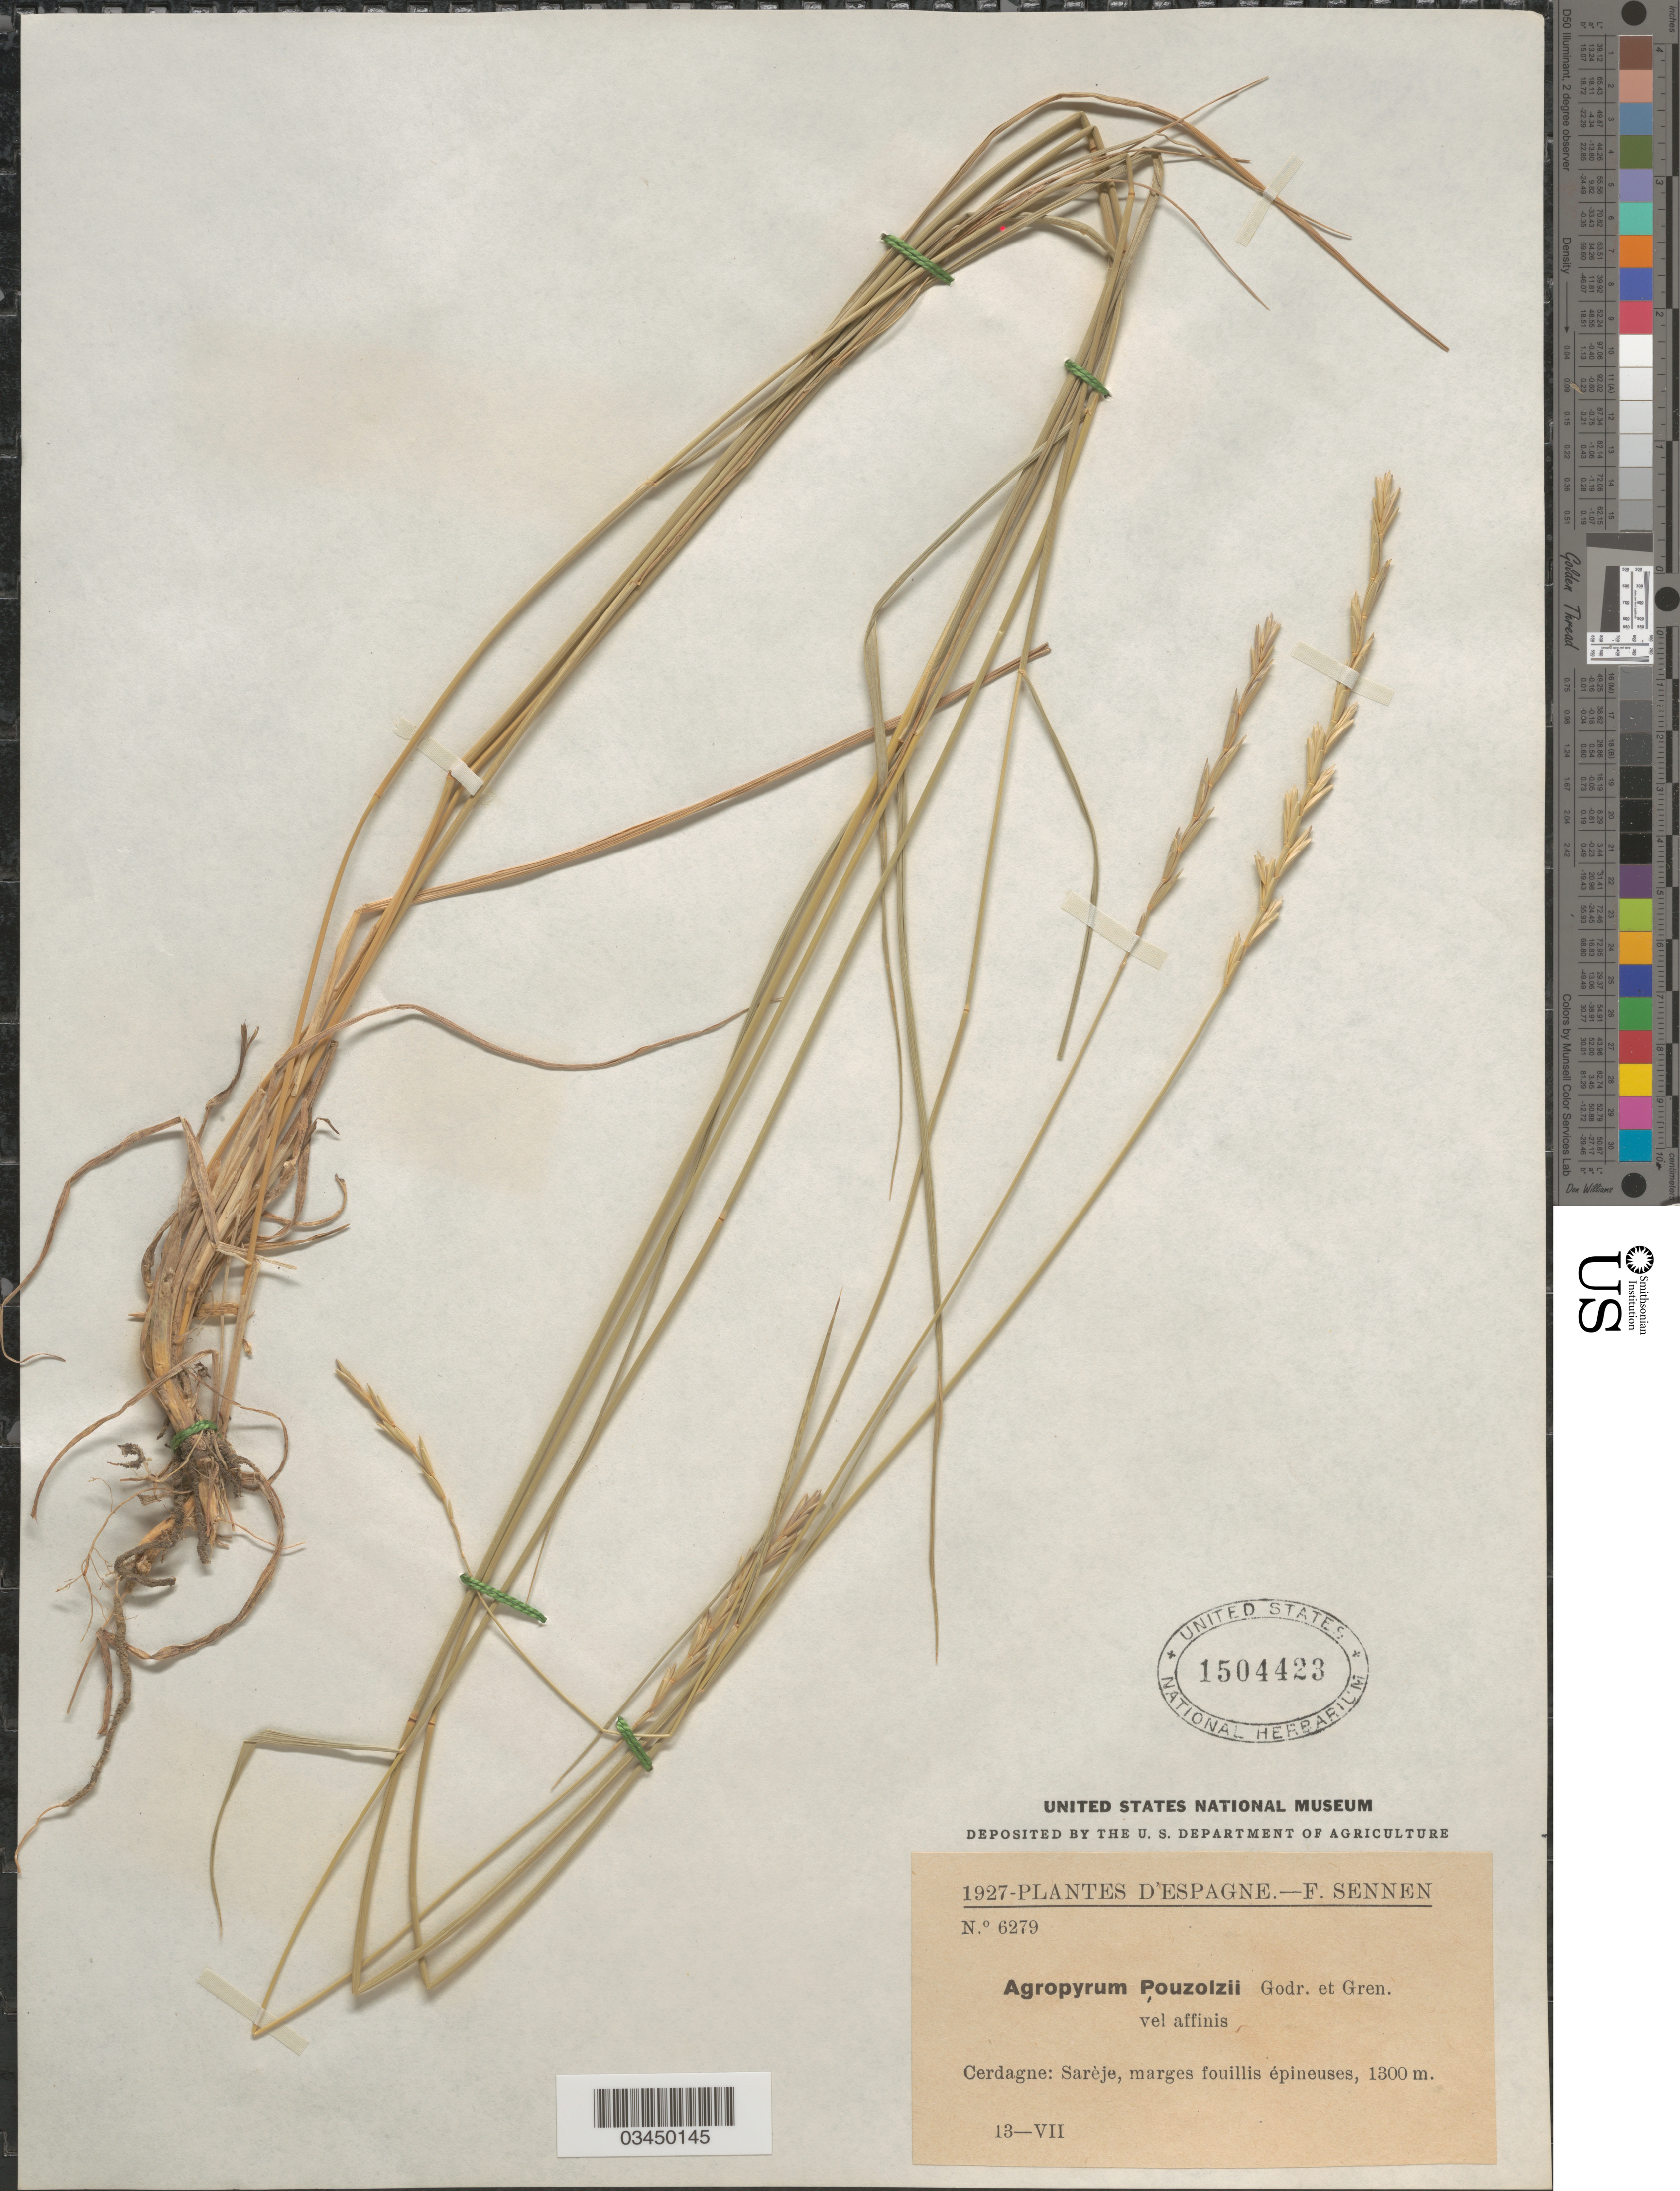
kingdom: Plantae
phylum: Tracheophyta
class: Liliopsida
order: Poales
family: Poaceae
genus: Elymus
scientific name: Elymus sp.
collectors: E. Sennen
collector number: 6279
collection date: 1927-07-13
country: Spain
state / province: Islas Baleares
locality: Espagne. Cerdagne: Sarèje, marges fouilles épineuses.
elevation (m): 1300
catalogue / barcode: US 1504423